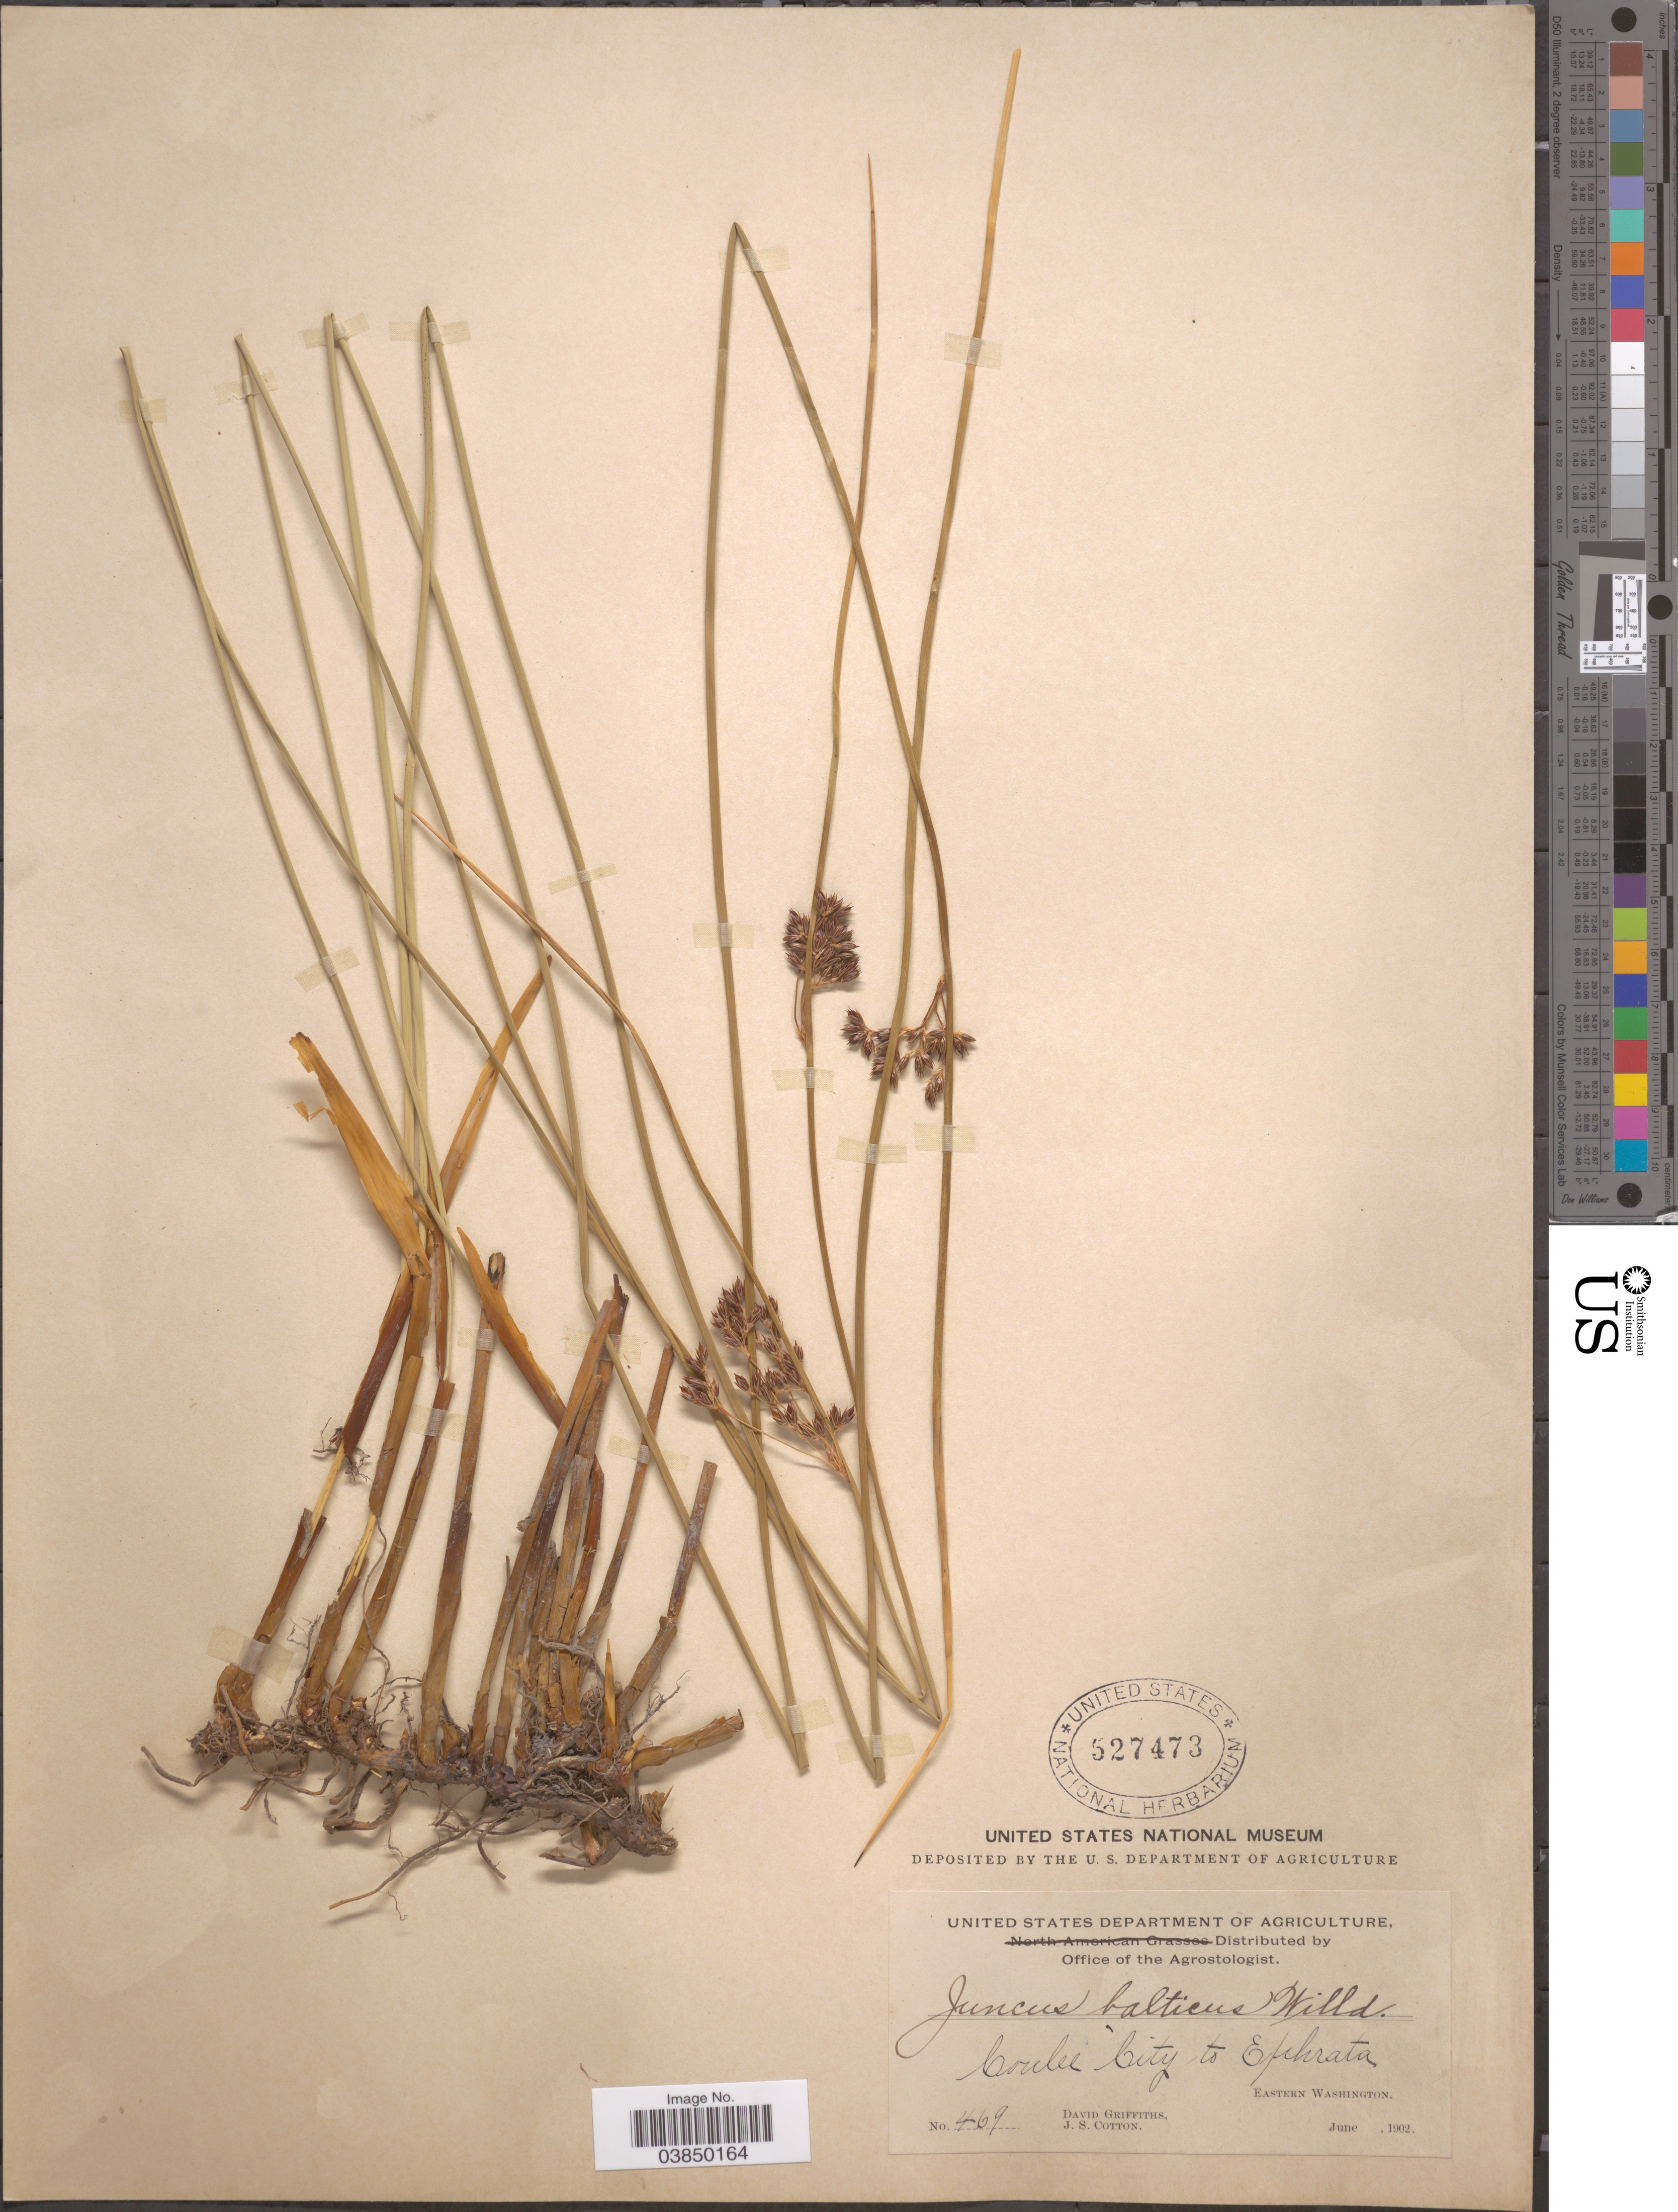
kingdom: Plantae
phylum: Tracheophyta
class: Liliopsida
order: Poales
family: Juncaceae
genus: Juncus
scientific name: Juncus balticus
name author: Willd.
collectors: D. Griffiths & J. S. Cotton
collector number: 469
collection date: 1902-02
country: United States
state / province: Washington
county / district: Grant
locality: Coulee City to Ephrata. Eastern Washington.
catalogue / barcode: US 527473